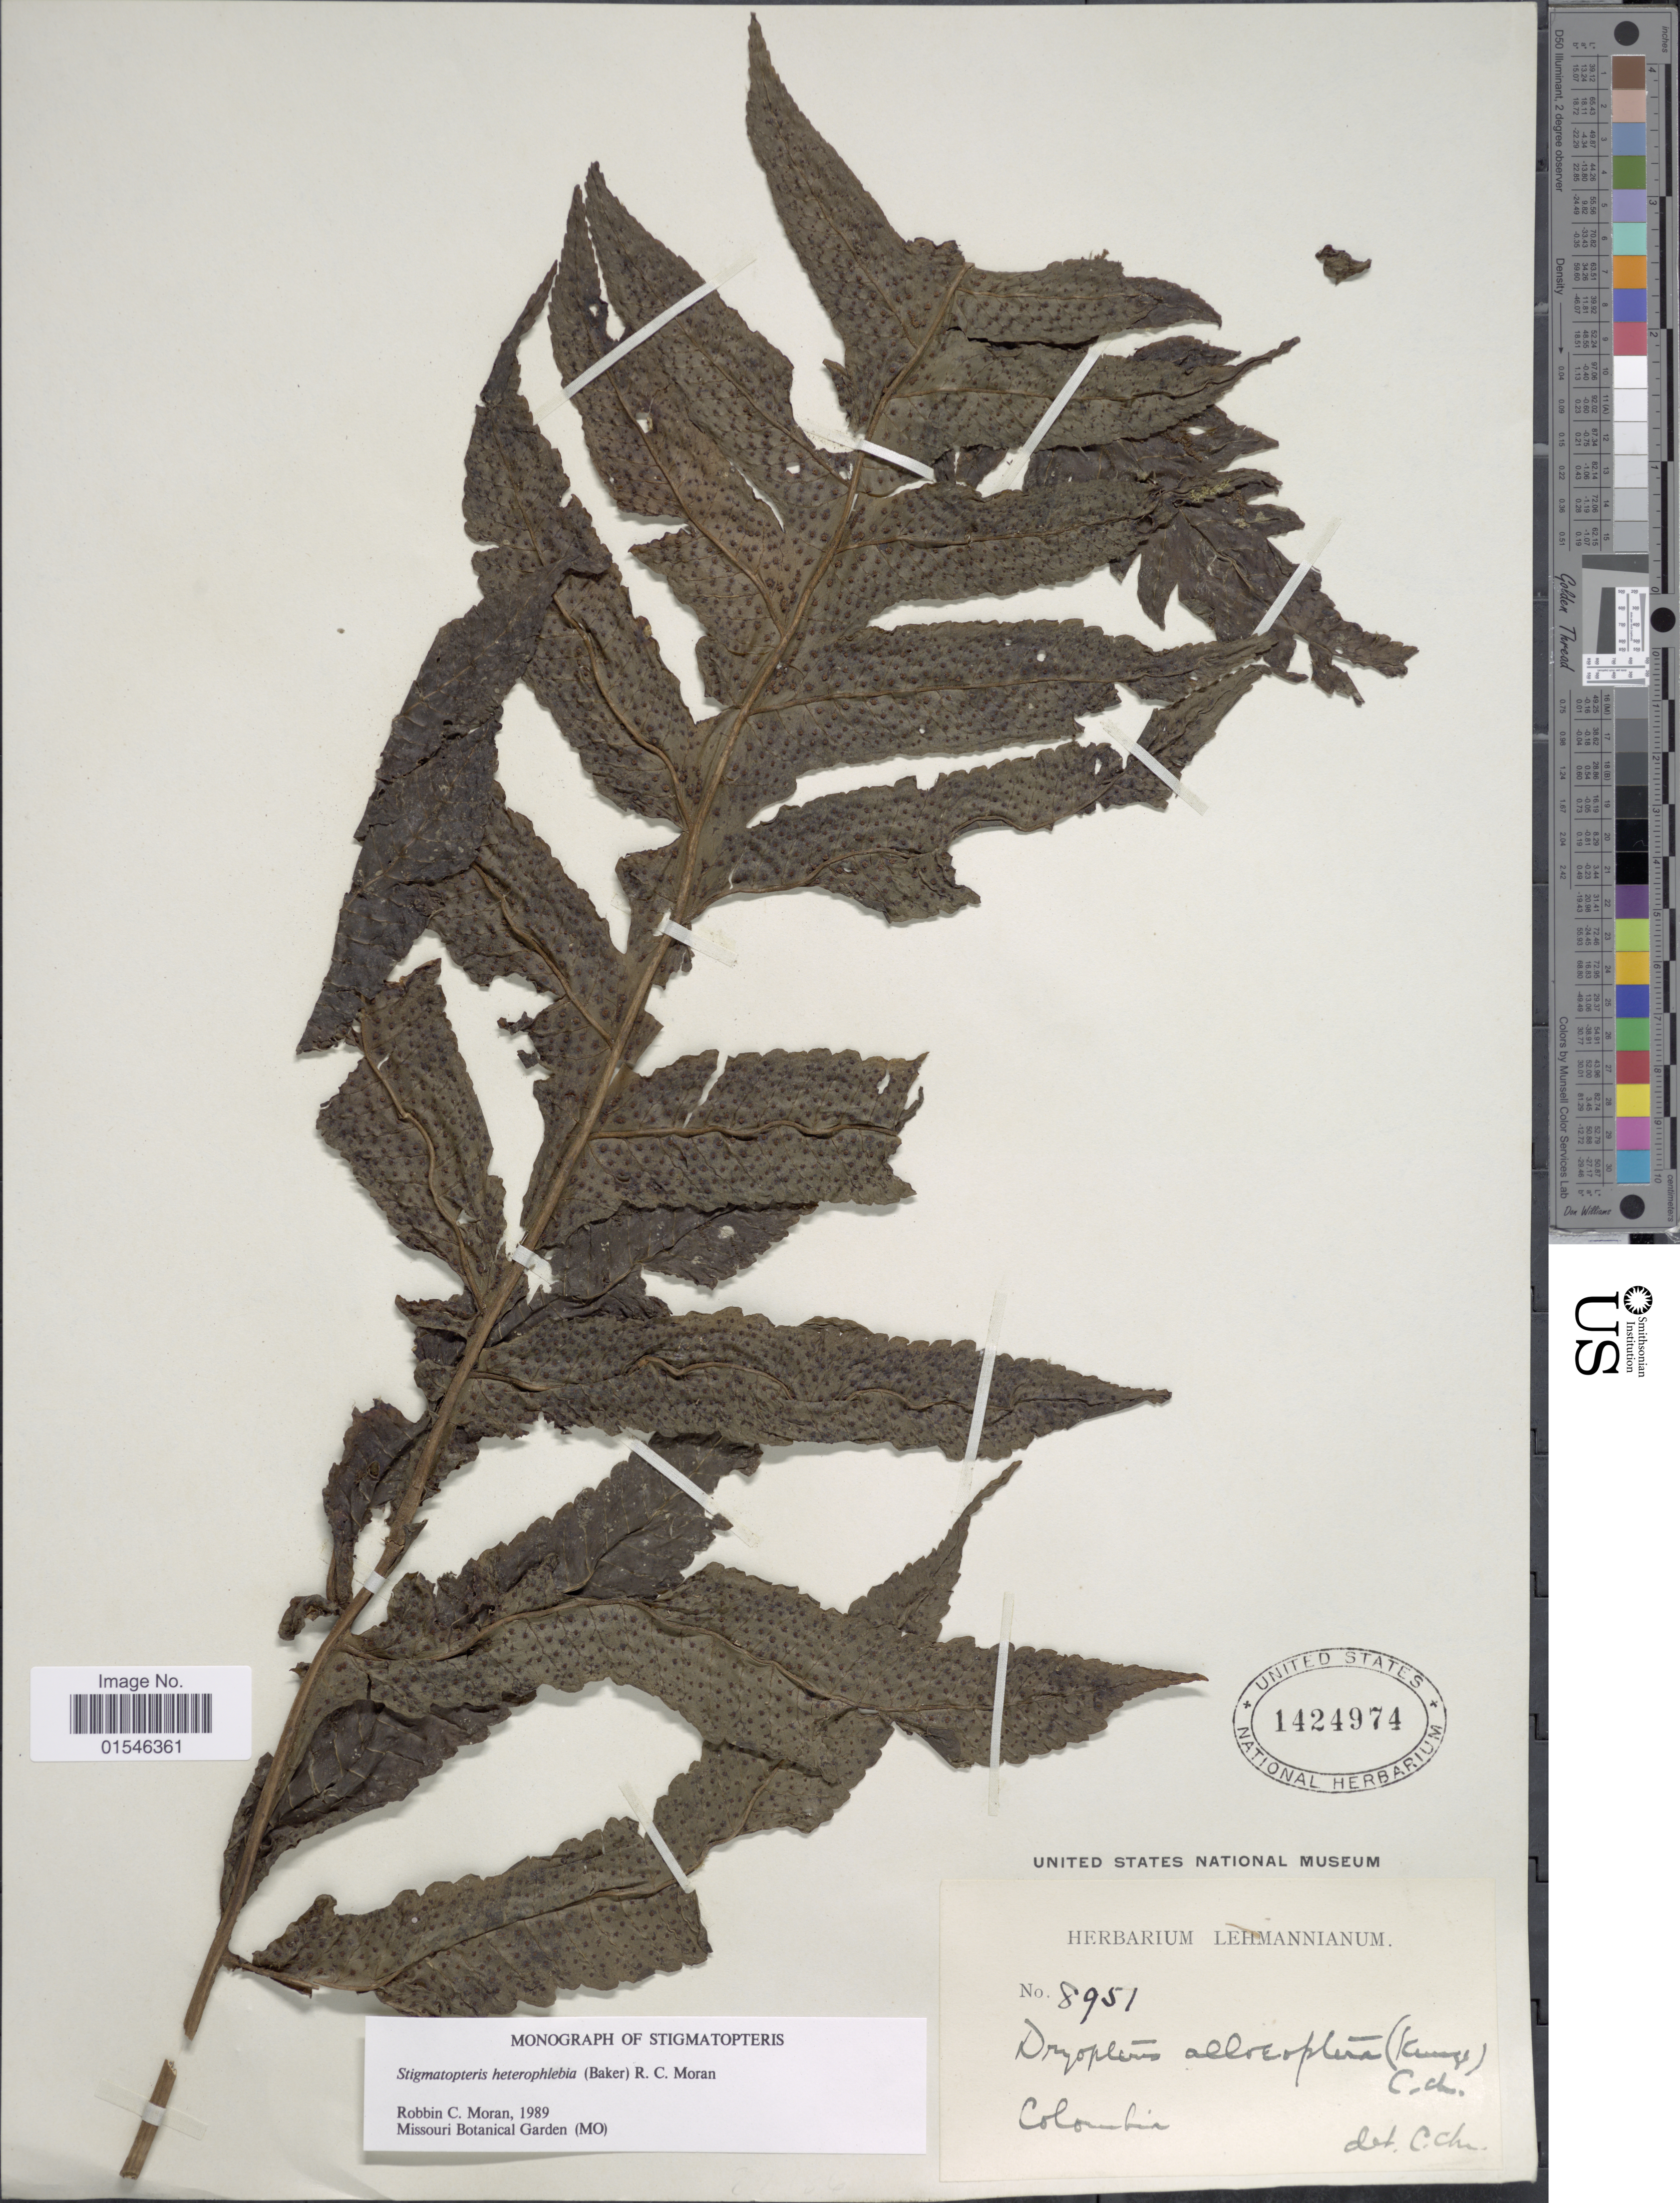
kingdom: Plantae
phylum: Tracheophyta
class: Polypodiopsida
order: Polypodiales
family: Dryopteridaceae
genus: Stigmatopteris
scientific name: Stigmatopteris heterophlebia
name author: (Baker) R.C. Moran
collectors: ex herb. Lehmannianum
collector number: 8951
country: Colombia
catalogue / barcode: US 1424974